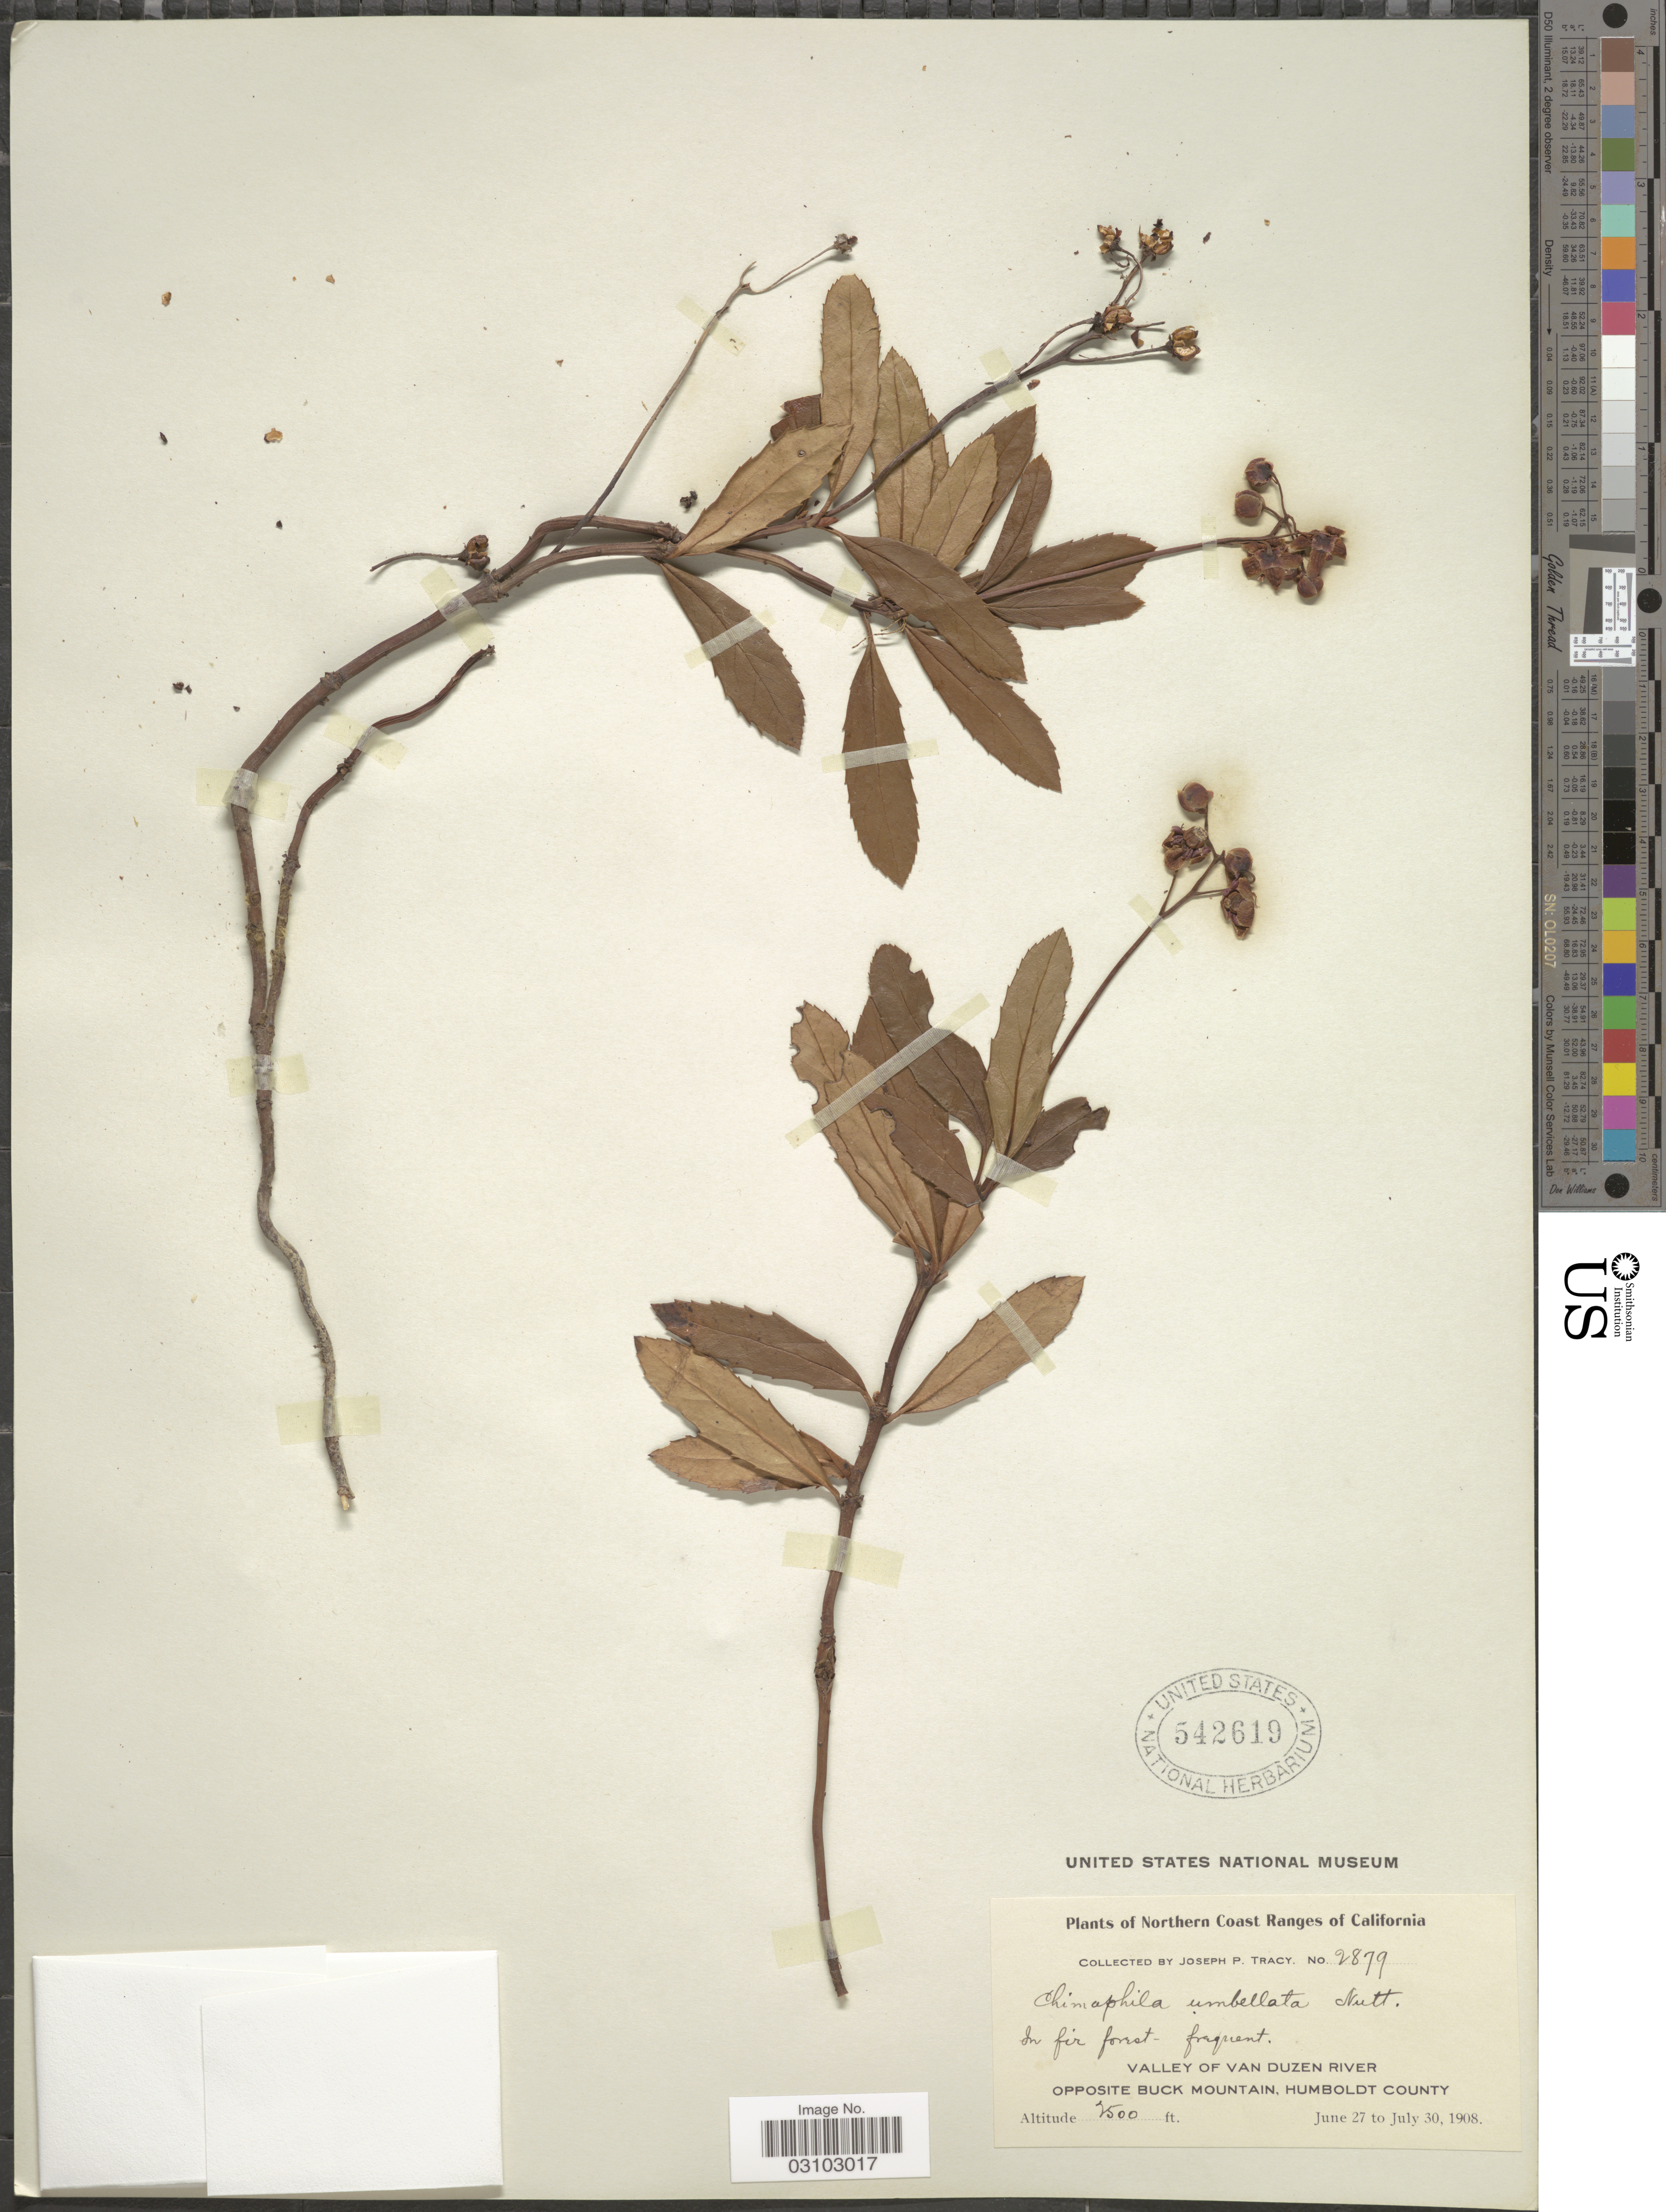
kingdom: Plantae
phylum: Tracheophyta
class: Magnoliopsida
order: Ericales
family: Ericaceae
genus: Chimaphila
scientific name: Chimaphila umbellata subsp. occidentalis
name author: (Rydb.) Hultén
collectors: J. Tracy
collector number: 2879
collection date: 1908-06-27/1908-07-30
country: United States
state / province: California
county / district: Humboldt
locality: Northern Coast Ranges. Valley of Van Duzen River. Opposite Buck Mountain, Humboldt County.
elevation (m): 762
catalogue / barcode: US 542619